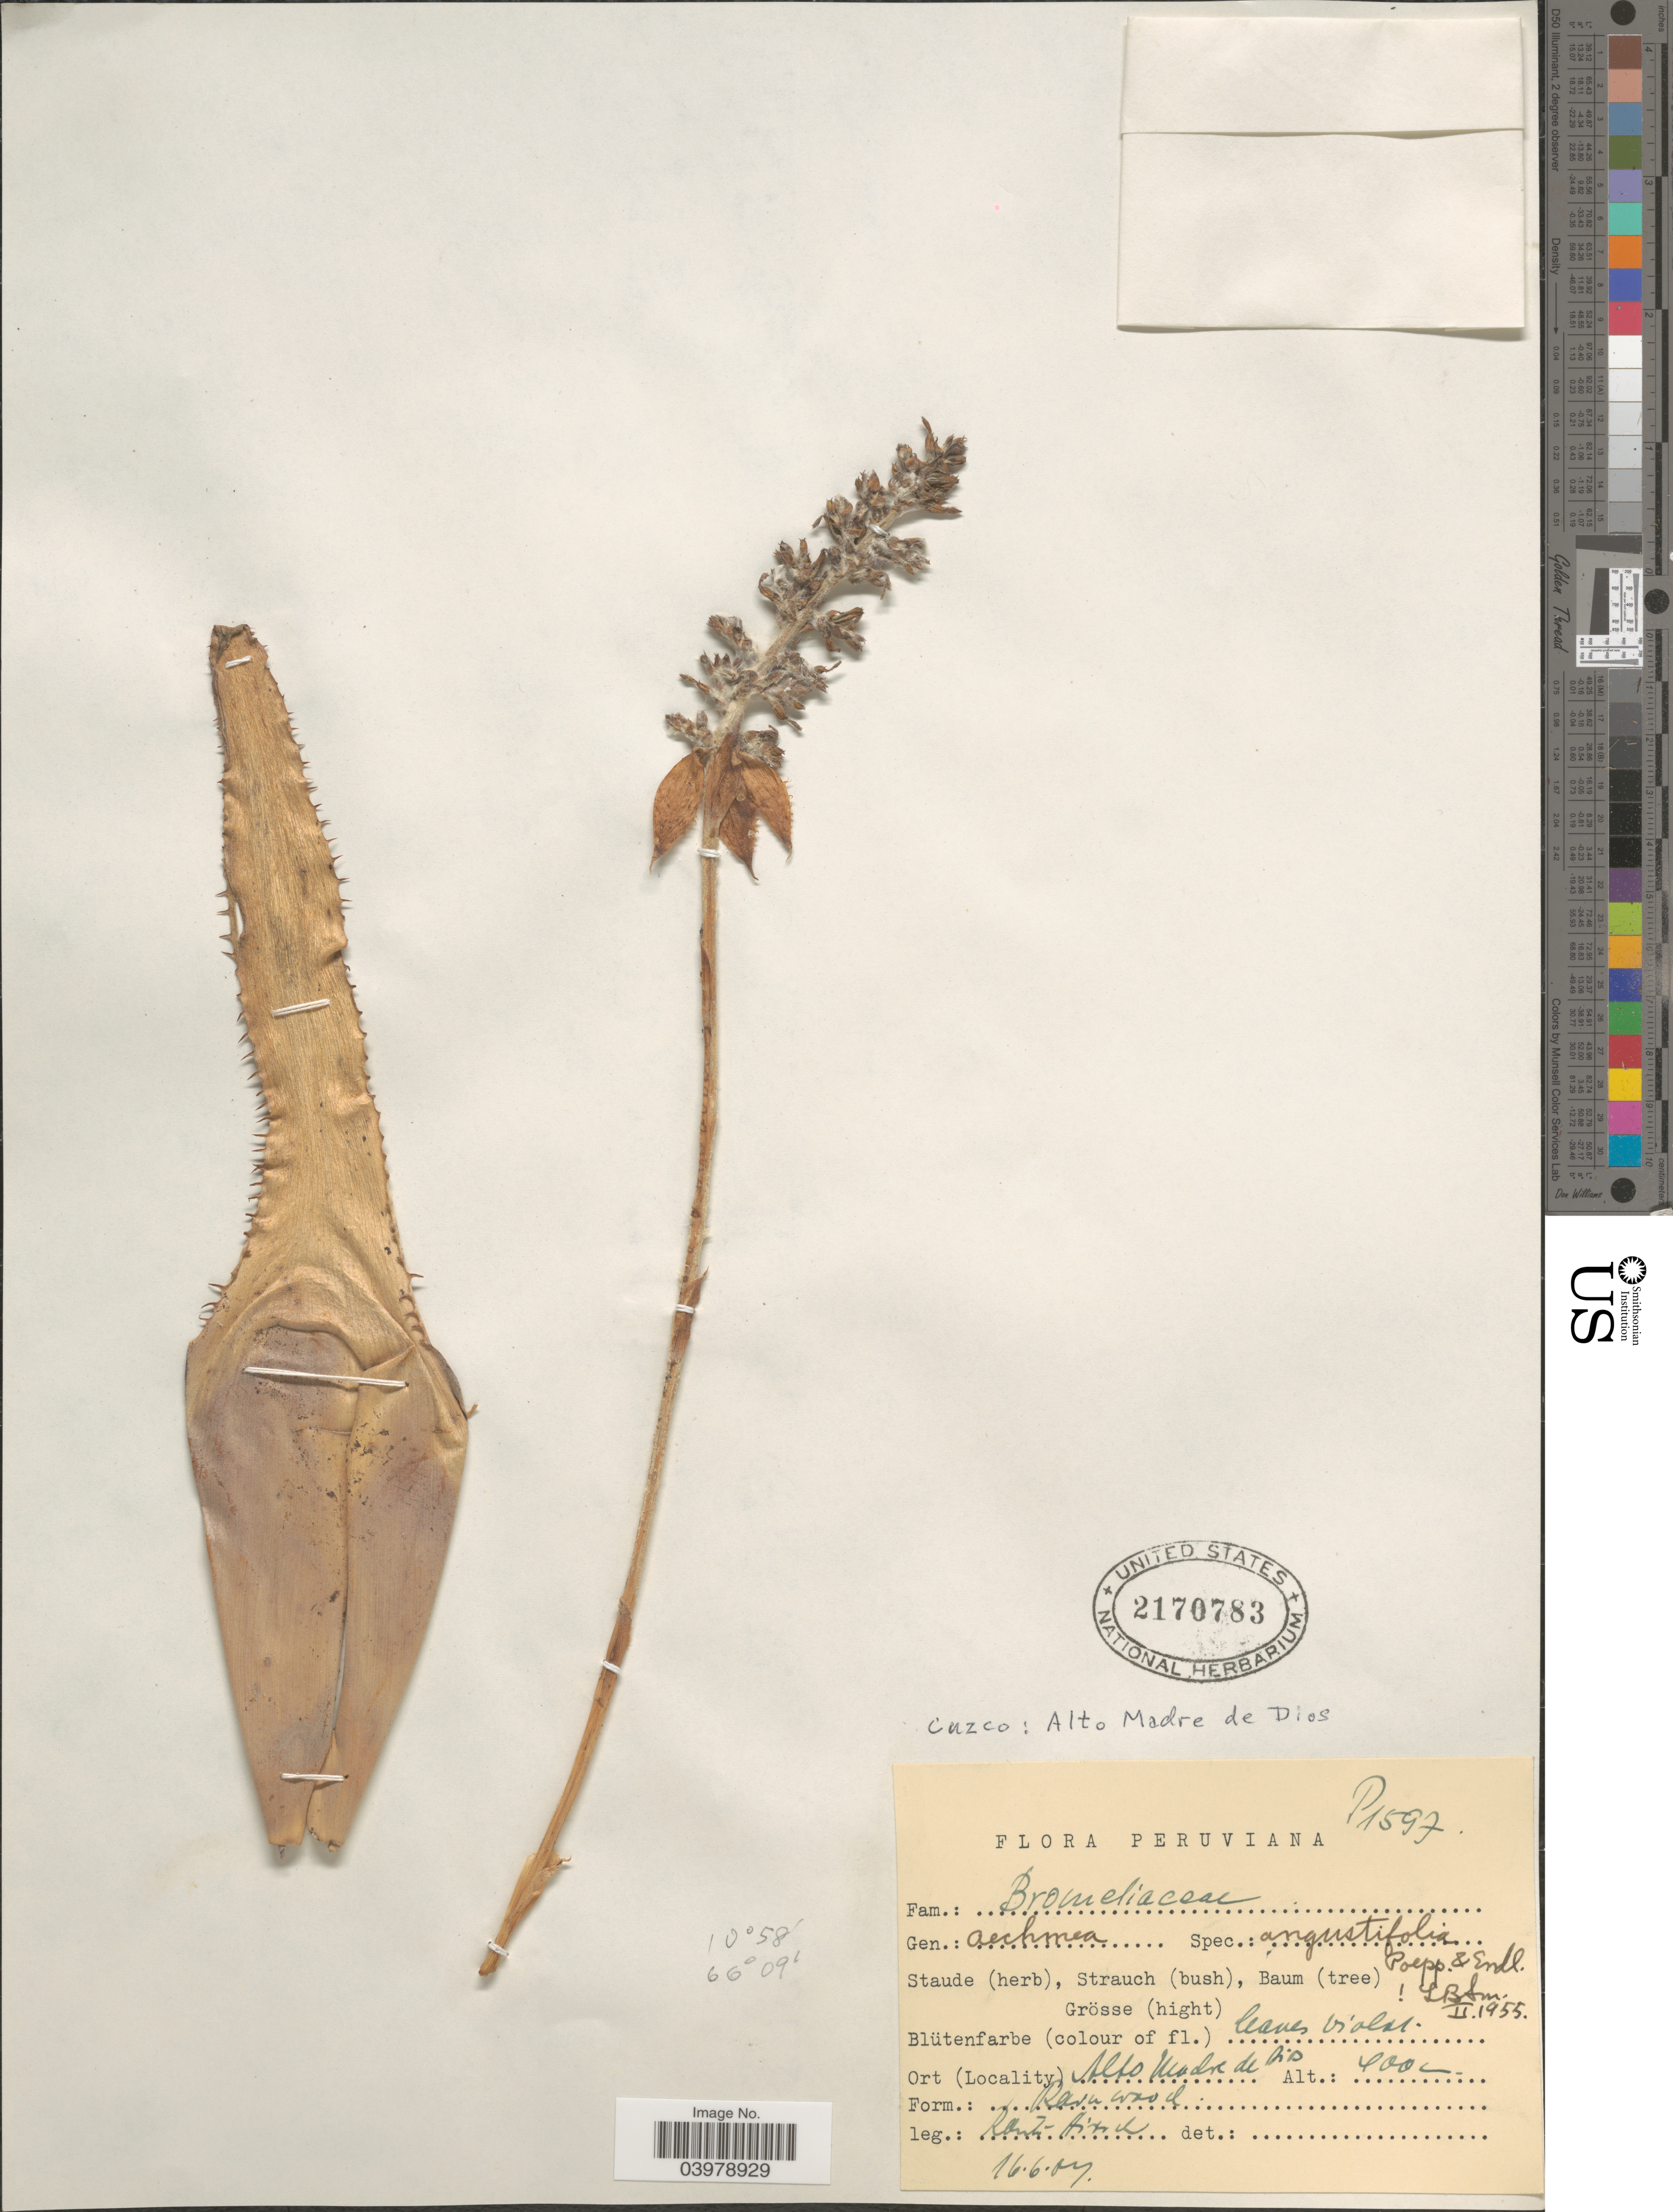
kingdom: Plantae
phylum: Tracheophyta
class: Liliopsida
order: Poales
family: Bromeliaceae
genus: Aechmea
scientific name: Aechmea angustifolia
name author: Poepp. & Endl.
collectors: -. Rauh & Hirsch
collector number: P1597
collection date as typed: Transcribed d/m/y: 16/6/7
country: Peru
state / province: Cusco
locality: Cuzco: Alto Madre de Dios.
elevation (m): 400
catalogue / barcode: US 2170783